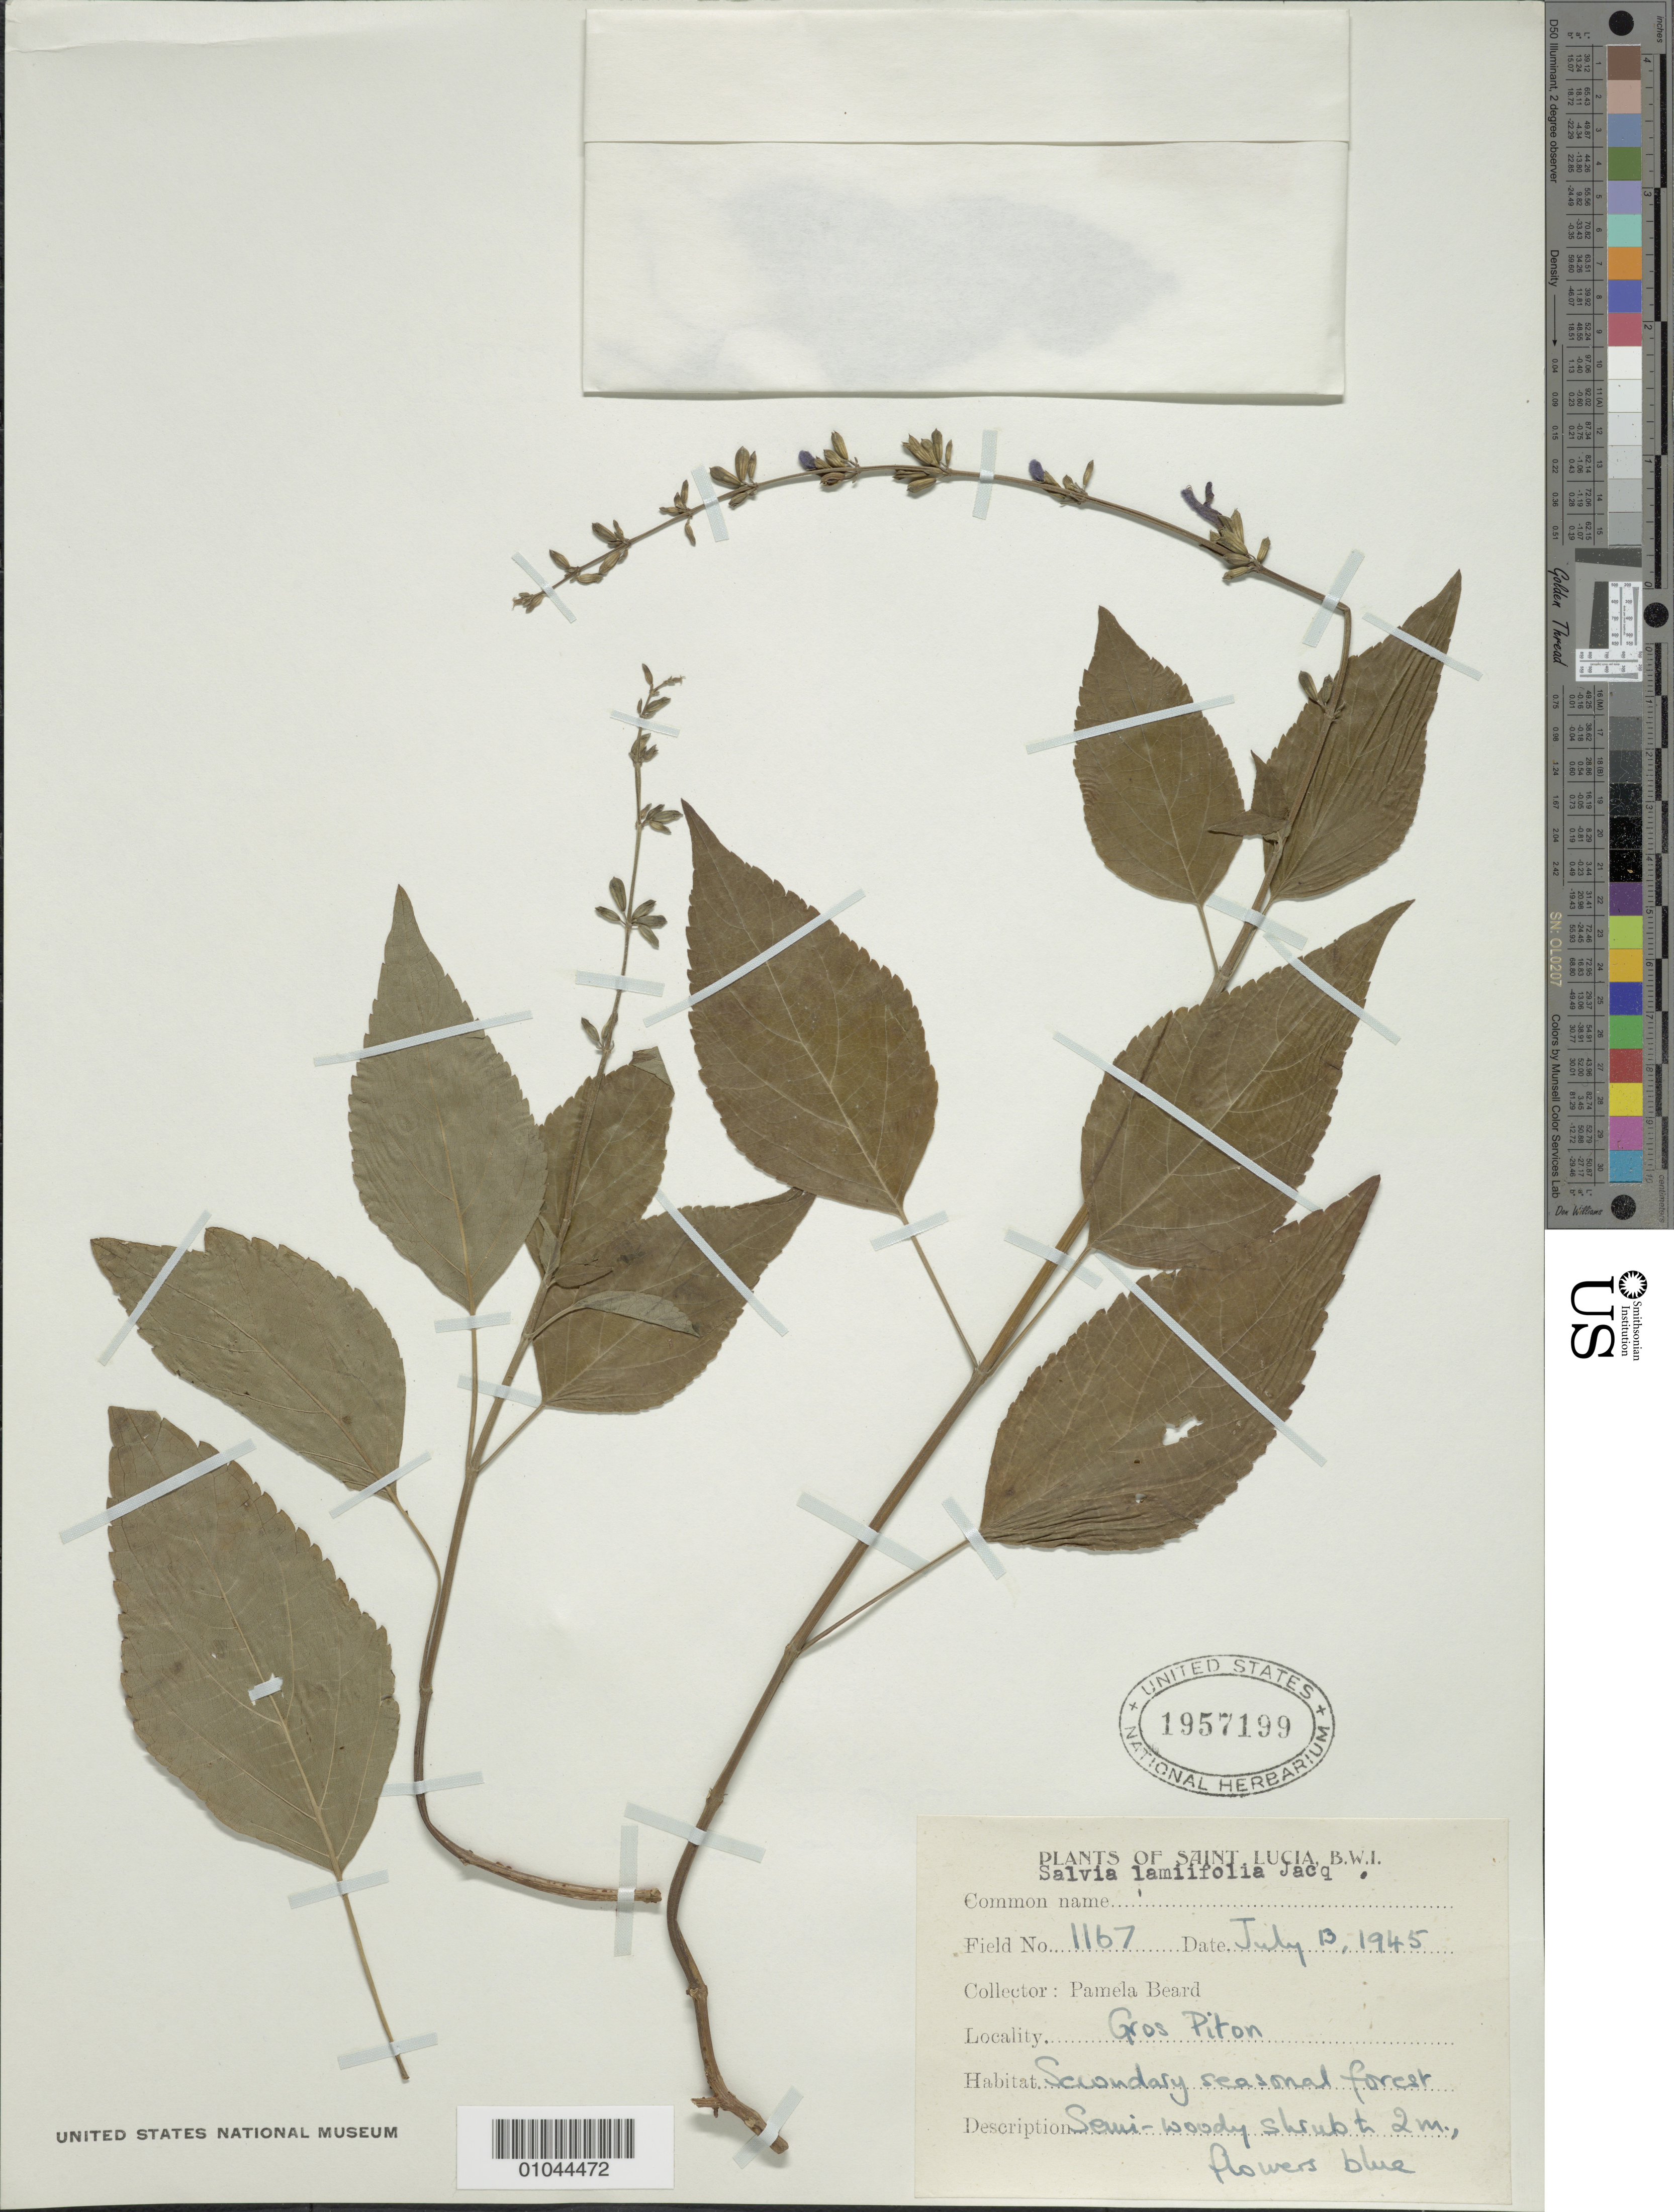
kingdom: Plantae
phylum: Tracheophyta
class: Magnoliopsida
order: Lamiales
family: Lamiaceae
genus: Salvia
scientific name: Salvia lamiifolia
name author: Jacq.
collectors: P. Beard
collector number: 1167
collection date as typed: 13 Jul 1945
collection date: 1945-07-13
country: St. Lucia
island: St. Lucia I.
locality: Secondary seasonal forest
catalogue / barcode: US 1044472